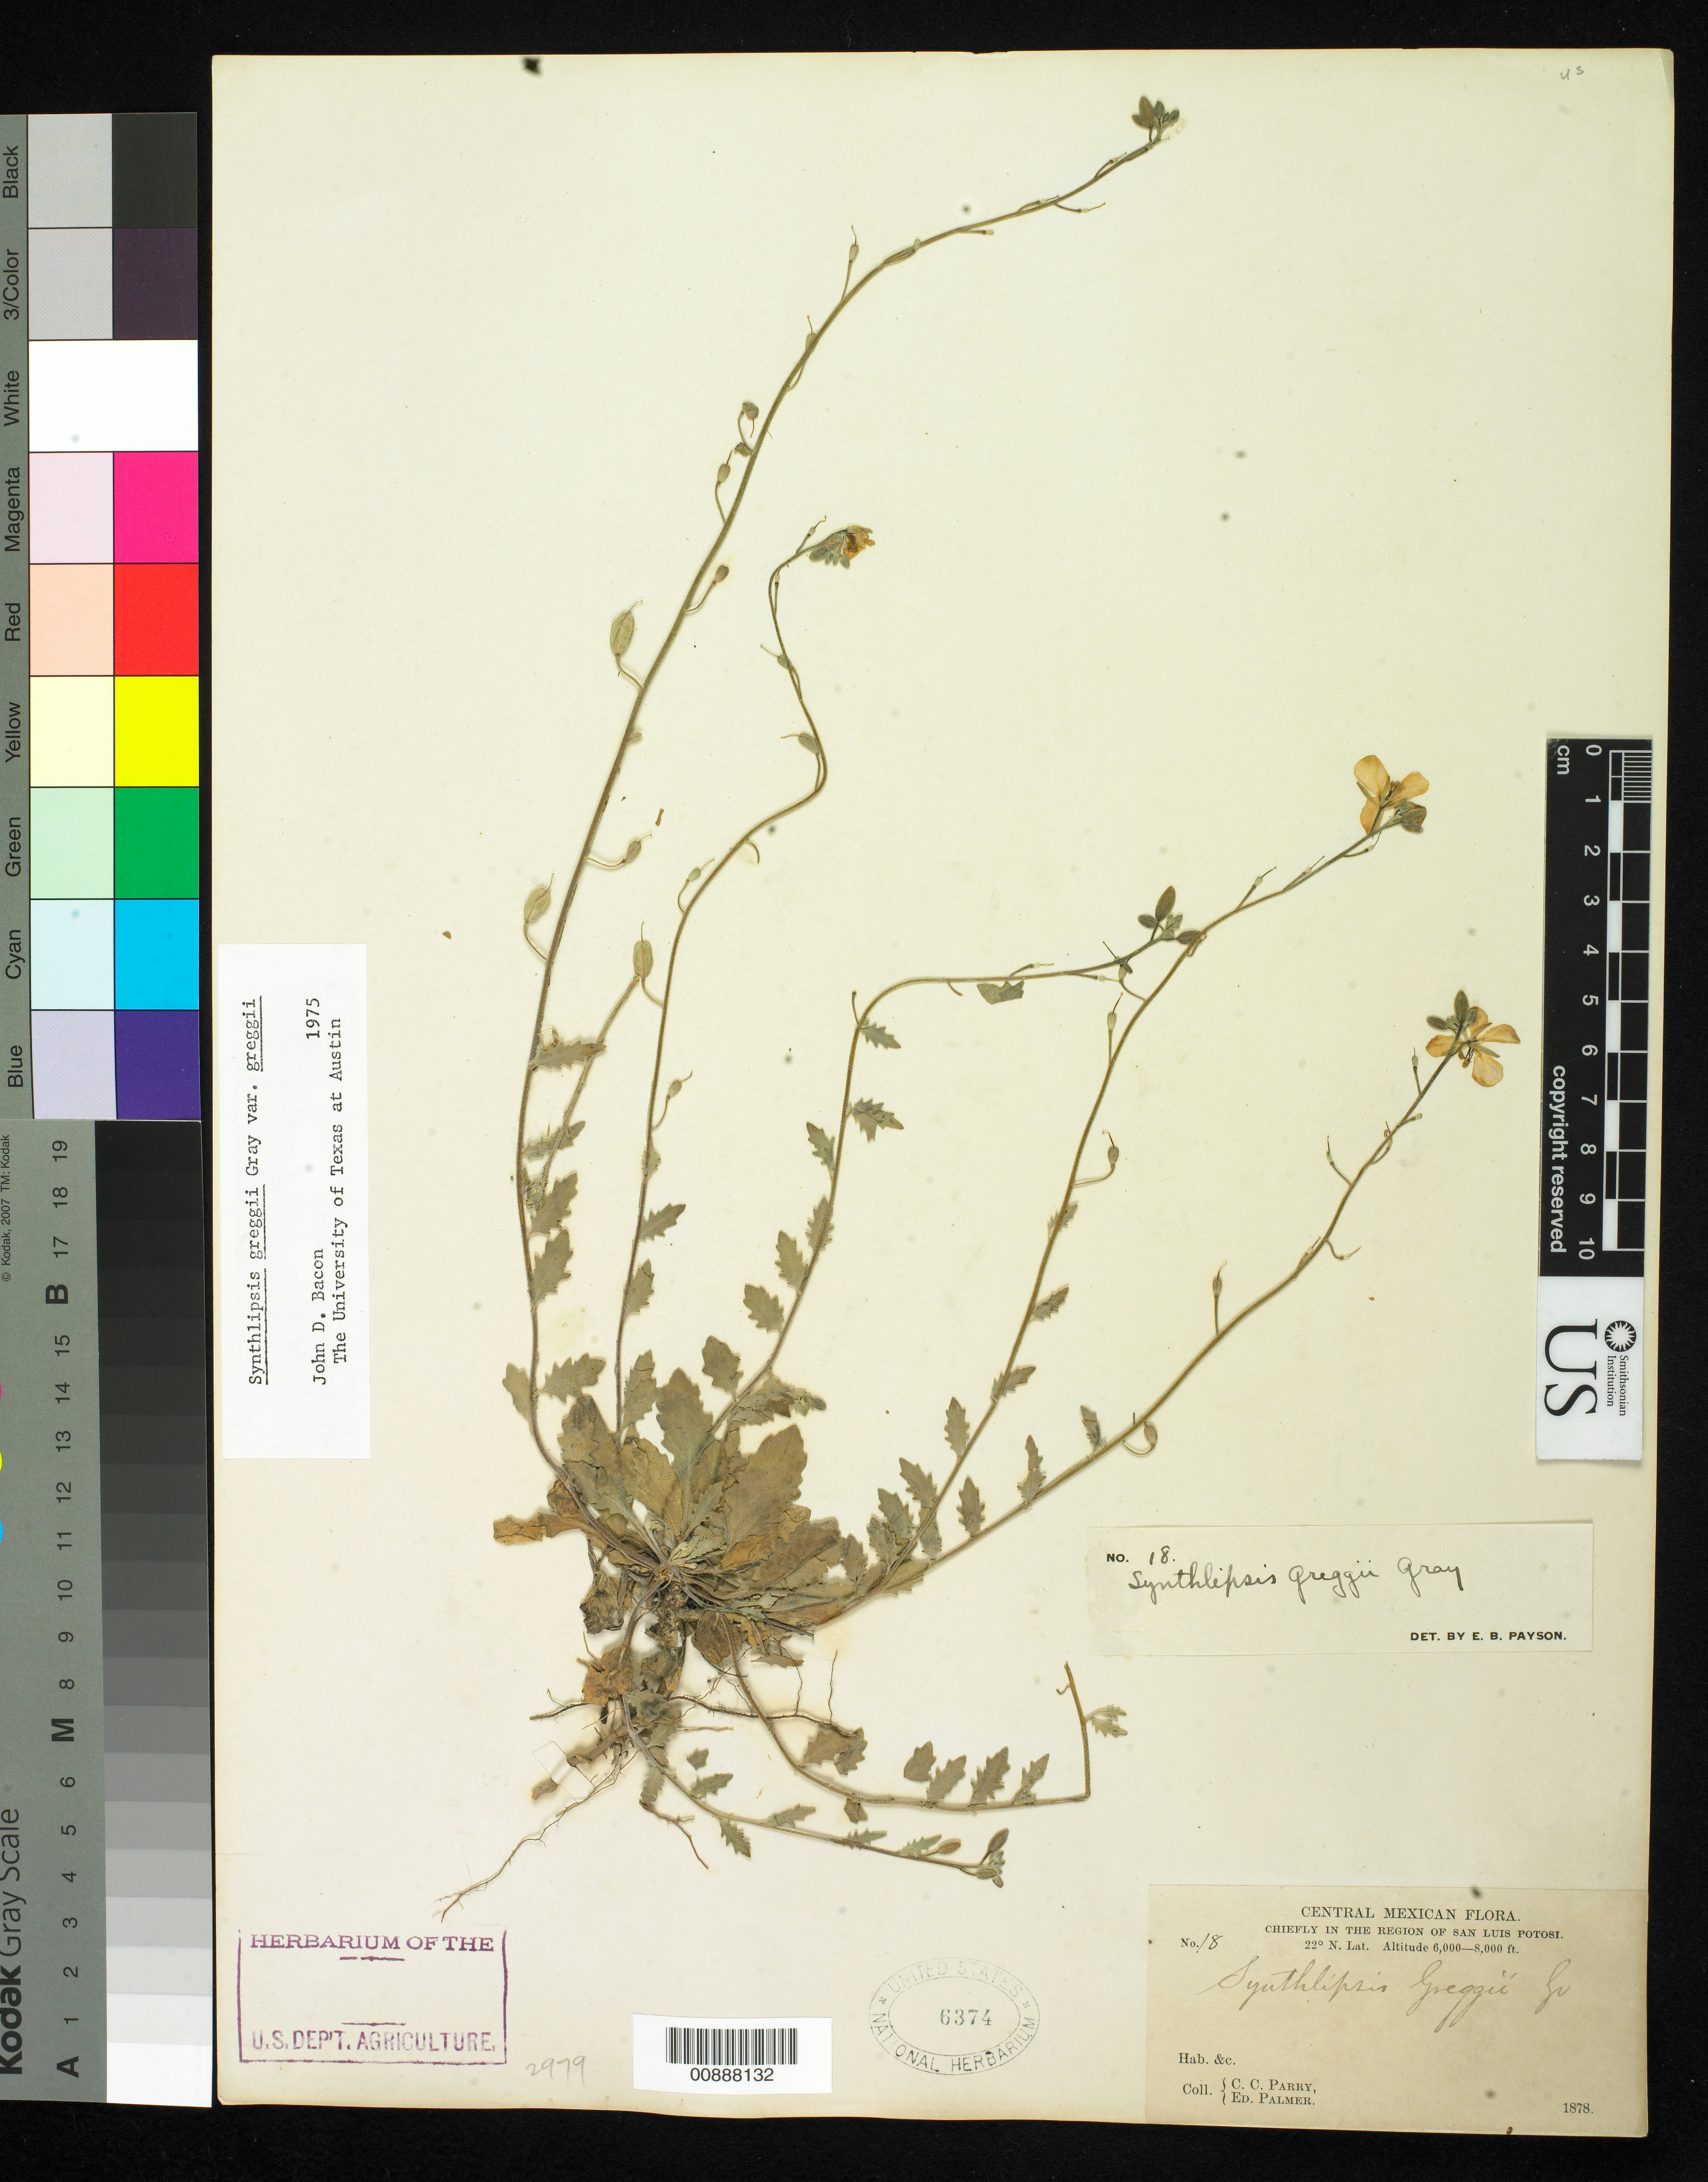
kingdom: Plantae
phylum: Tracheophyta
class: Magnoliopsida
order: Brassicales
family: Brassicaceae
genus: Synthlipsis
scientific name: Synthlipsis greggii var. greggii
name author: A. Gray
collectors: C. C. Parry & E. Palmer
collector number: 18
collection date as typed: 1878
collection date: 1878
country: Mexico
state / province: San Luis Potosí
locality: Chiefly in the region of San Luis Potosí.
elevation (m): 1829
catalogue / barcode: US 6374